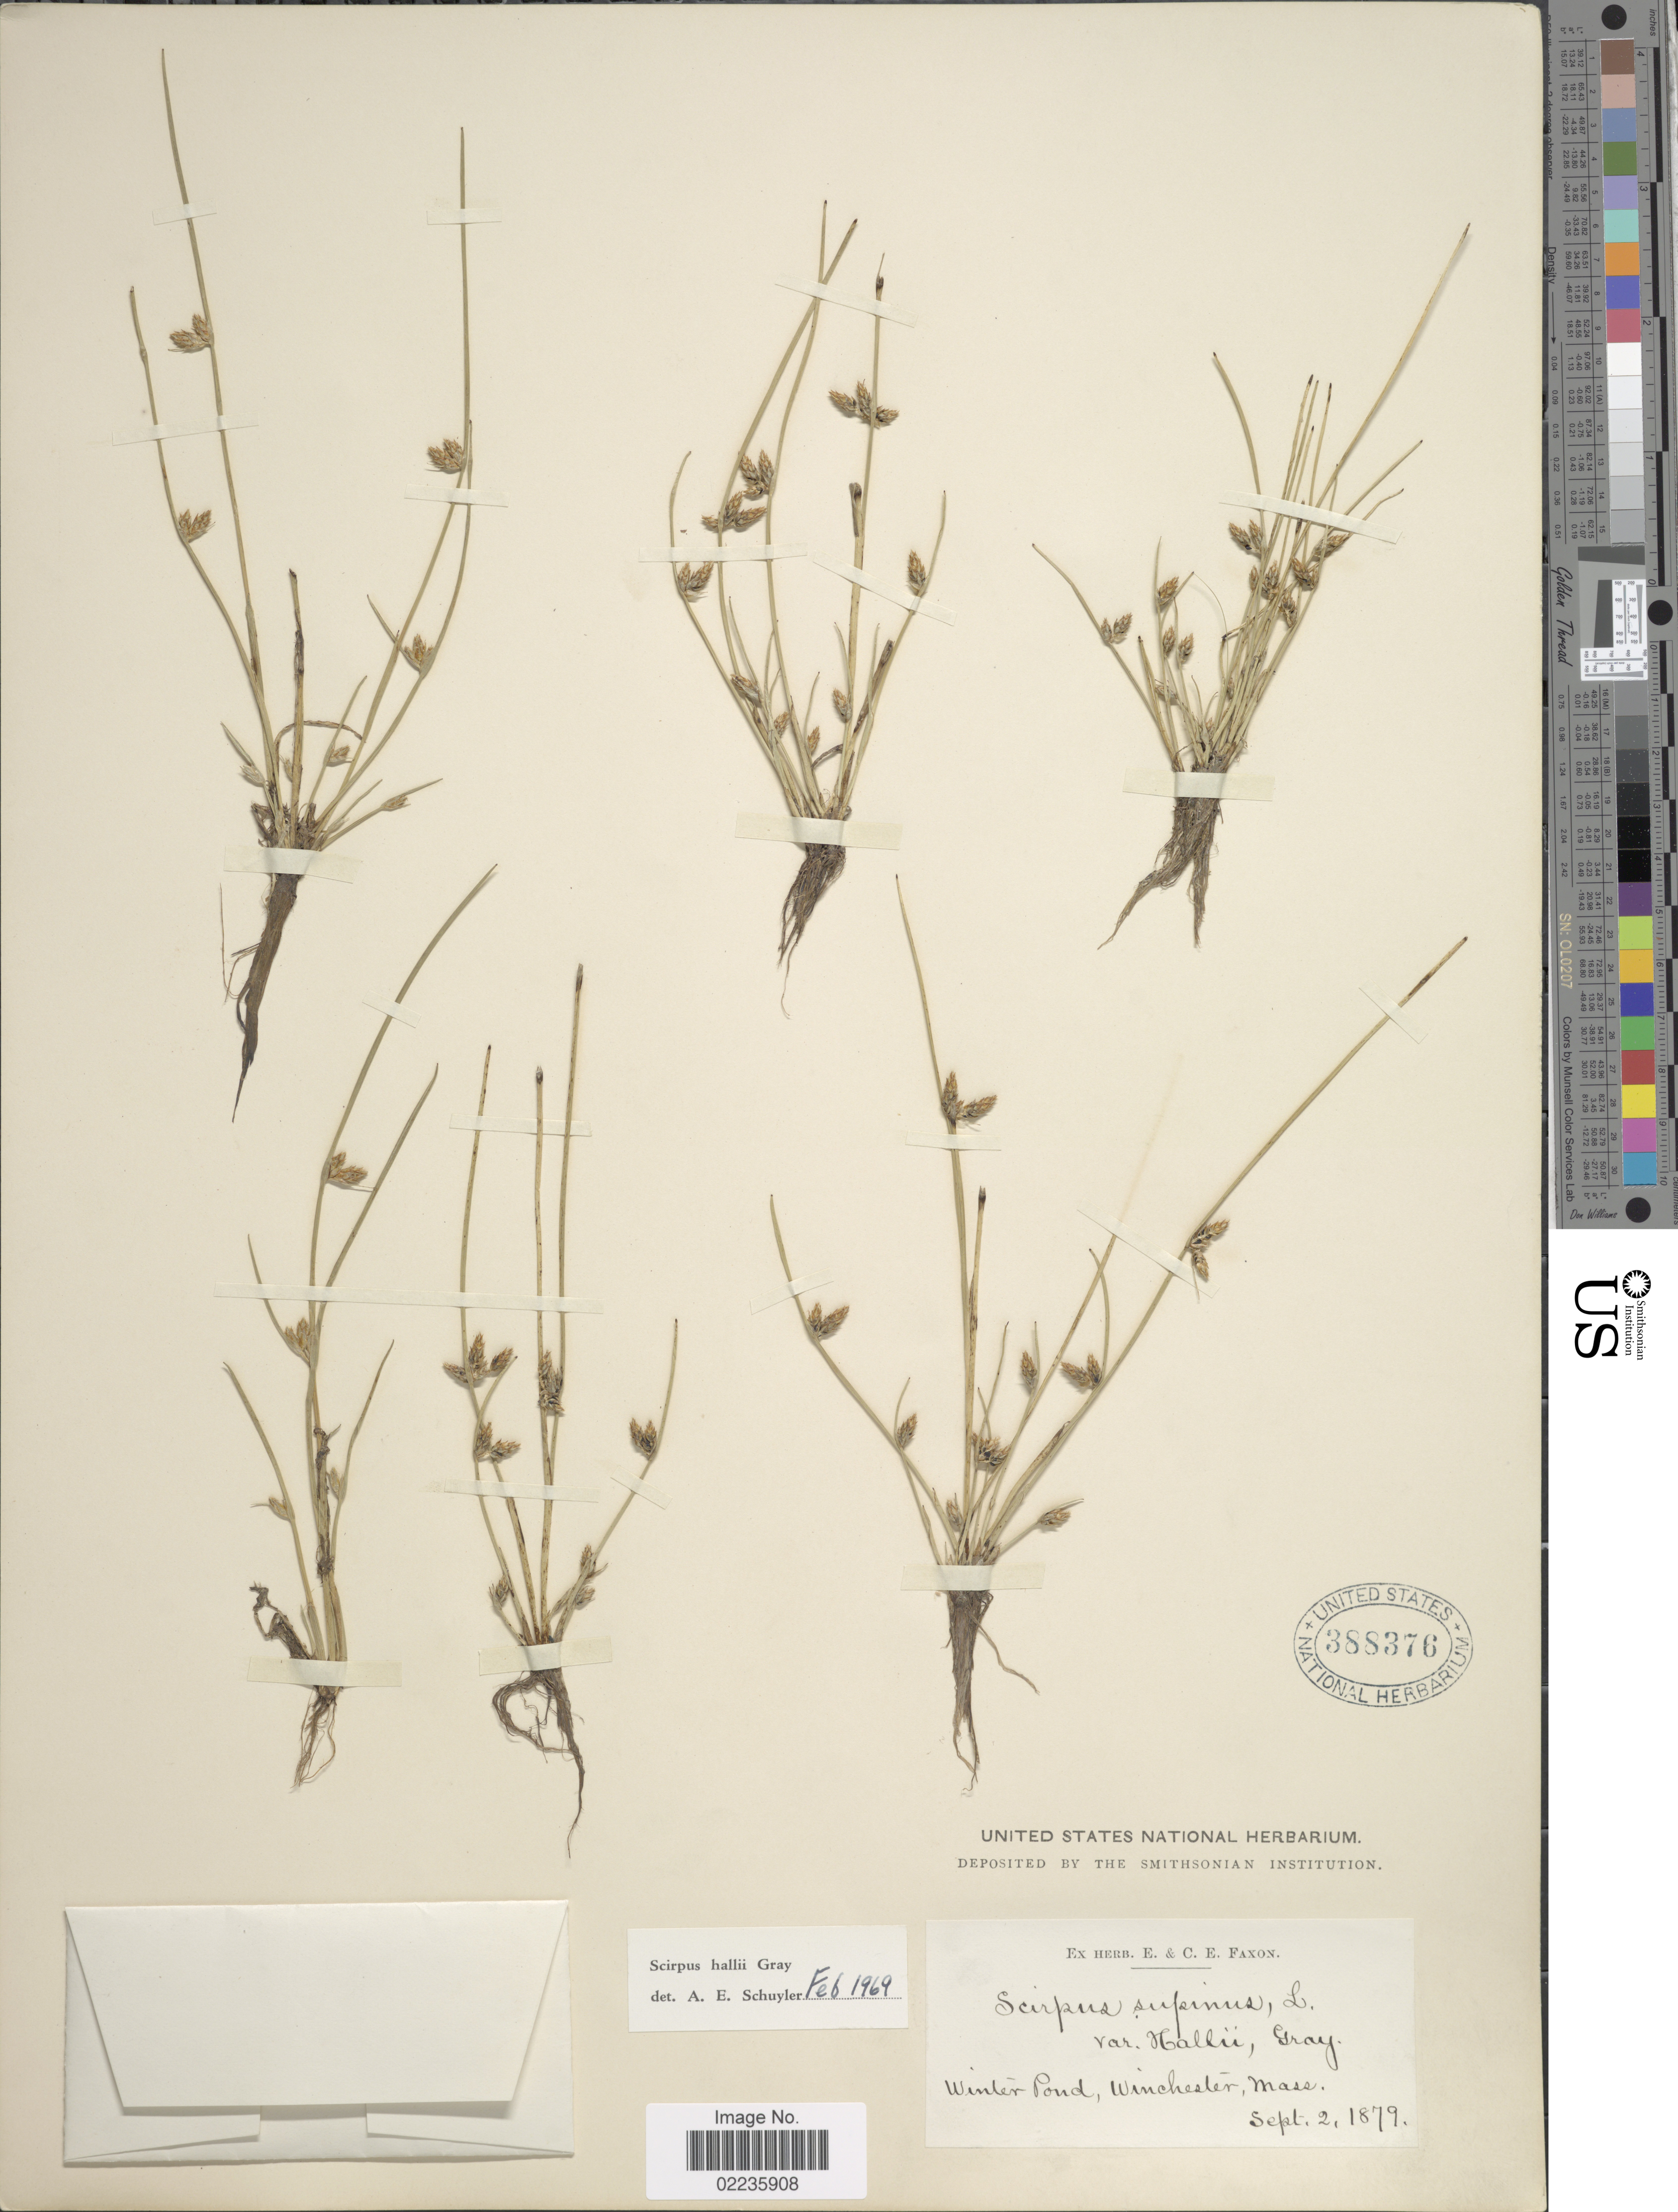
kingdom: Plantae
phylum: Tracheophyta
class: Liliopsida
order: Poales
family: Cyperaceae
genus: Schoenoplectus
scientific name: Schoenoplectus hallii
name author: (A. Gray) S.G. Sm.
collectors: ex herb. E. & C.E. Faxon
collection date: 1879-09-02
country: United States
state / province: Massachusetts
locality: Winter Pond, Winchester, Mass.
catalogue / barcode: US 388376